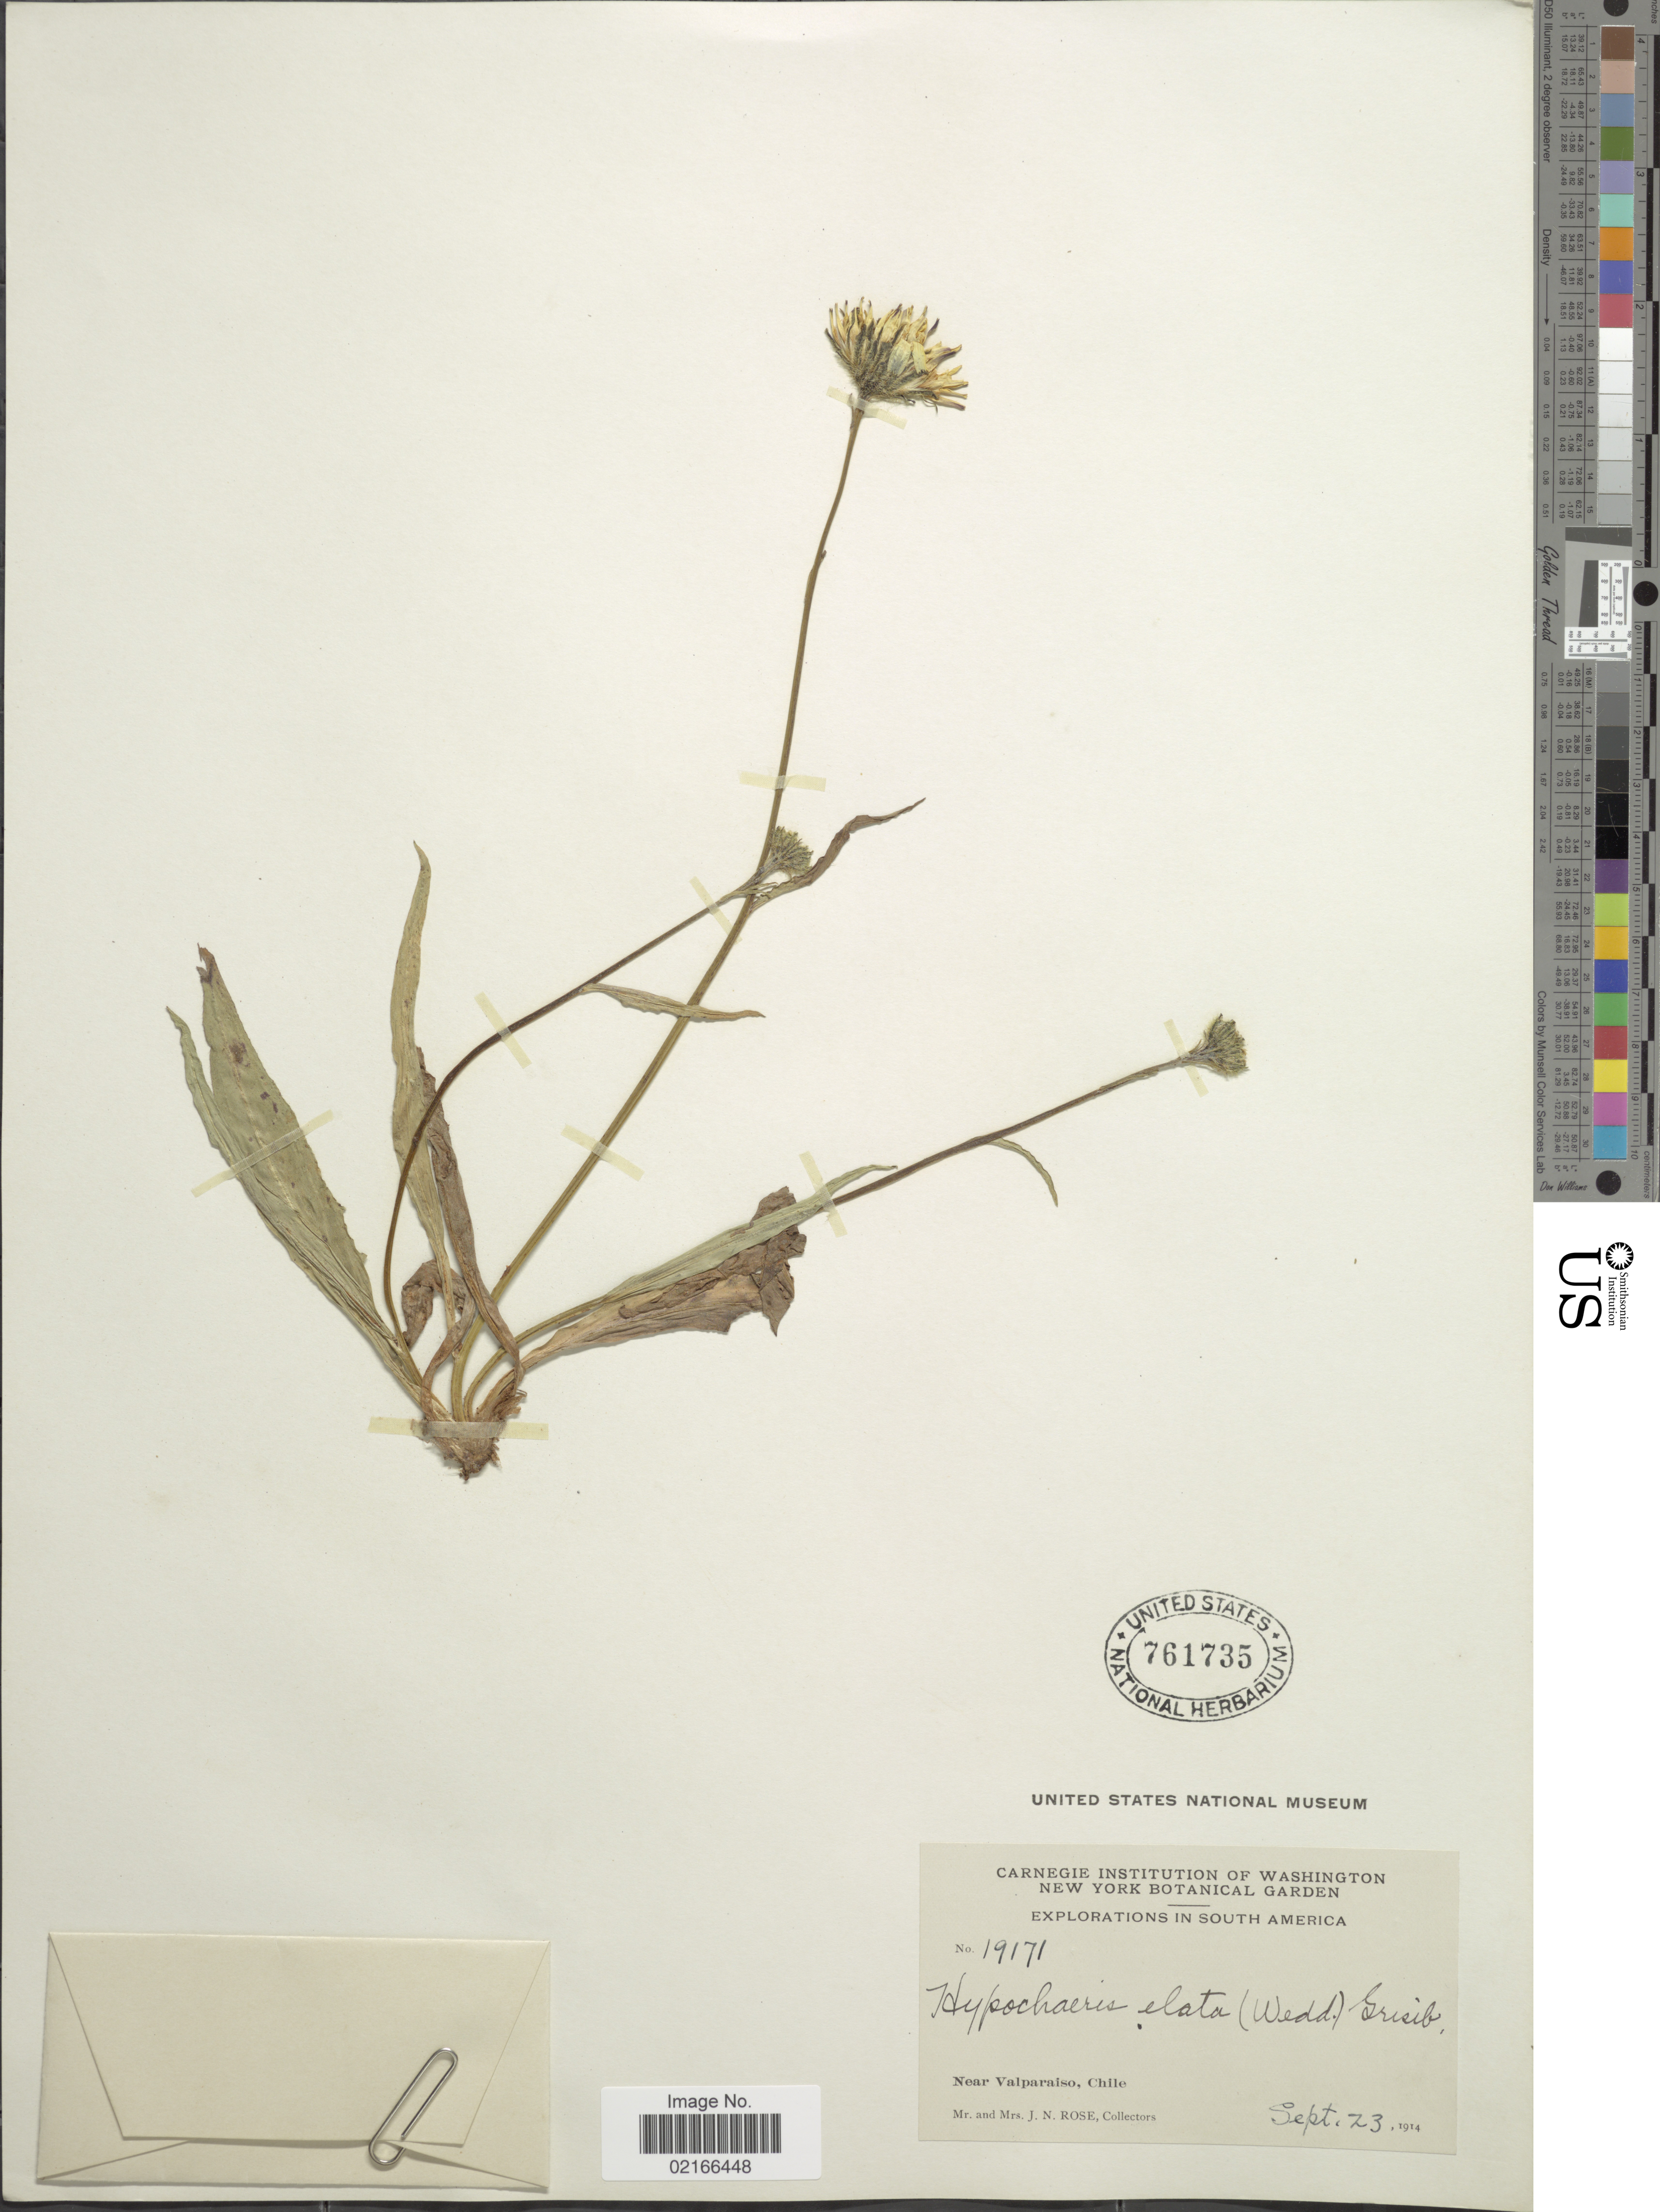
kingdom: Plantae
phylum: Tracheophyta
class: Magnoliopsida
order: Asterales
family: Asteraceae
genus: Hypochaeris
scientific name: Hypochaeris elata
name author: (Wedd.) Griseb.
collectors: J. N. Rose & L. B. Rose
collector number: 19171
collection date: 1914-09-23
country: Chile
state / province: Valparaíso (V)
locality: Near Valparaiso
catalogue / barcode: US 761735